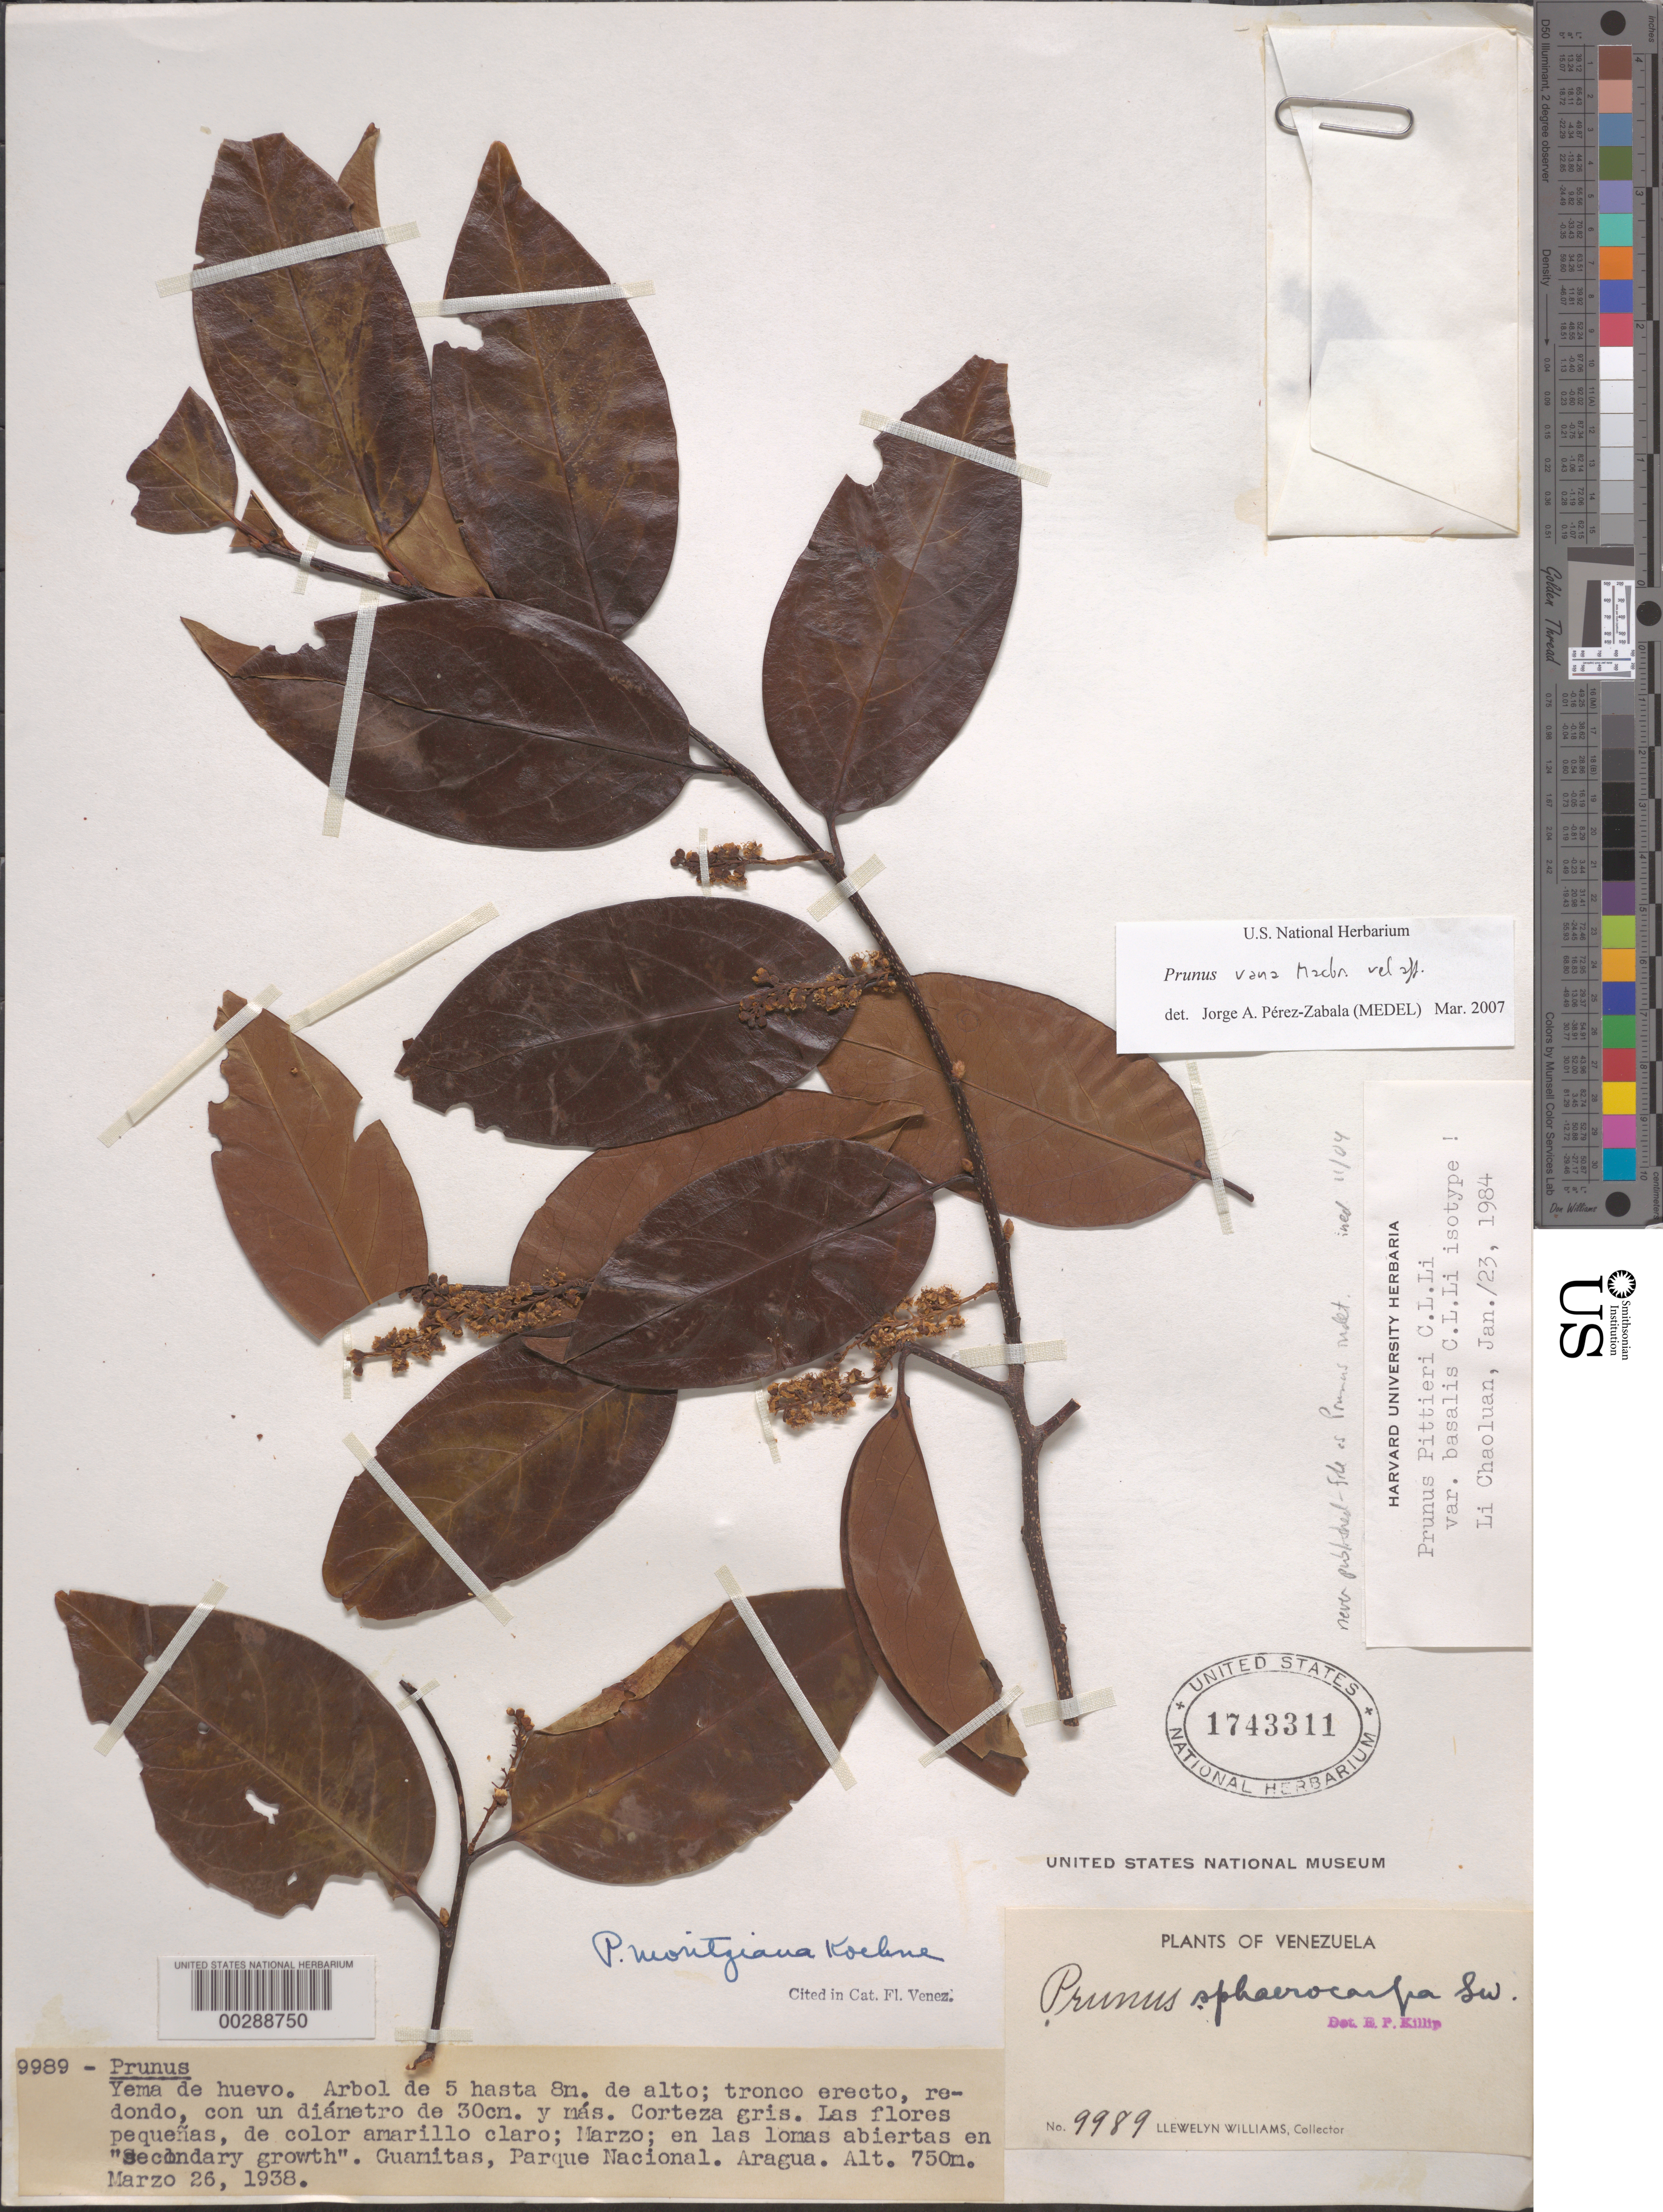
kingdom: Plantae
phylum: Tracheophyta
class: Magnoliopsida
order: Rosales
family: Rosaceae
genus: Prunus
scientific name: Prunus sp.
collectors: Ll. Williams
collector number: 9989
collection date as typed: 26 Mar 1938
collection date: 1938-03-26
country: Venezuela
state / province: Aragua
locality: Guamitas, National Park.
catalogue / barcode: US 1743311